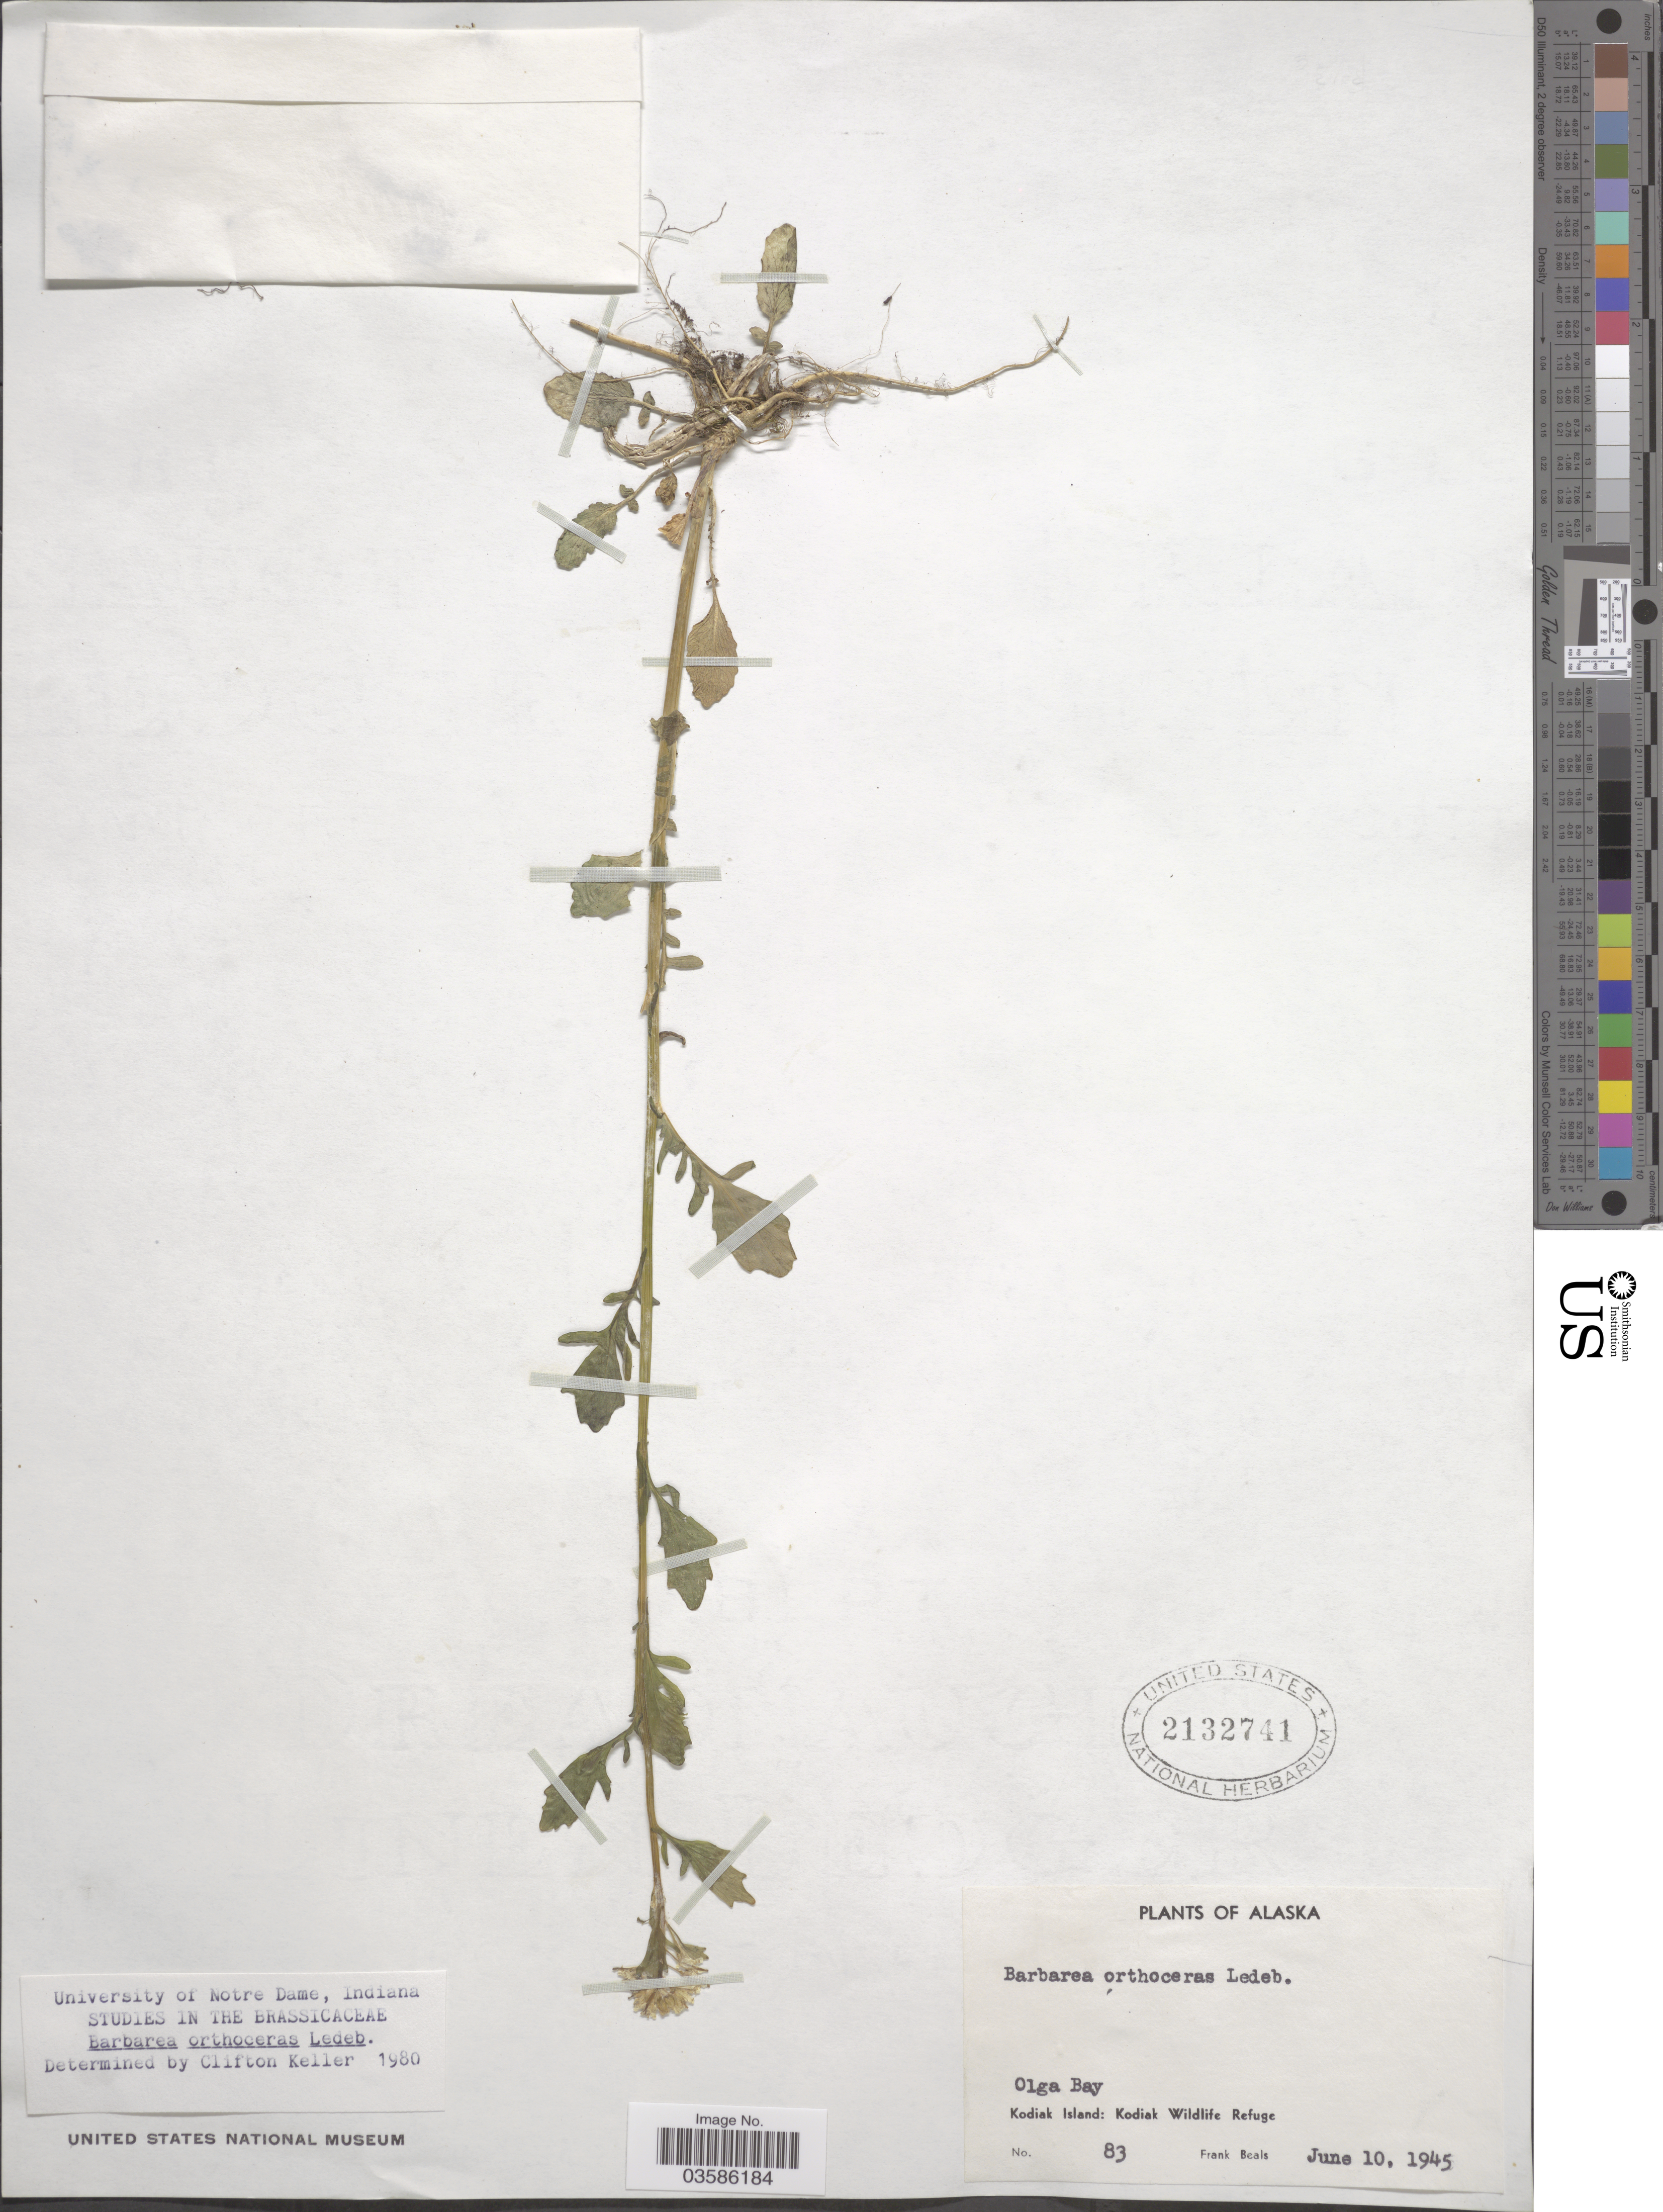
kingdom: Plantae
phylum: Tracheophyta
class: Magnoliopsida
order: Brassicales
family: Brassicaceae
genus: Barbarea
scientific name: Barbarea orthoceras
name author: Ledeb.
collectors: F. Beals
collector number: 83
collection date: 1945-06-10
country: United States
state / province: Alaska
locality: Olga Bay. Kodiak Island: Kodiak Wildlife Refuge.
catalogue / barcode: US 2132741